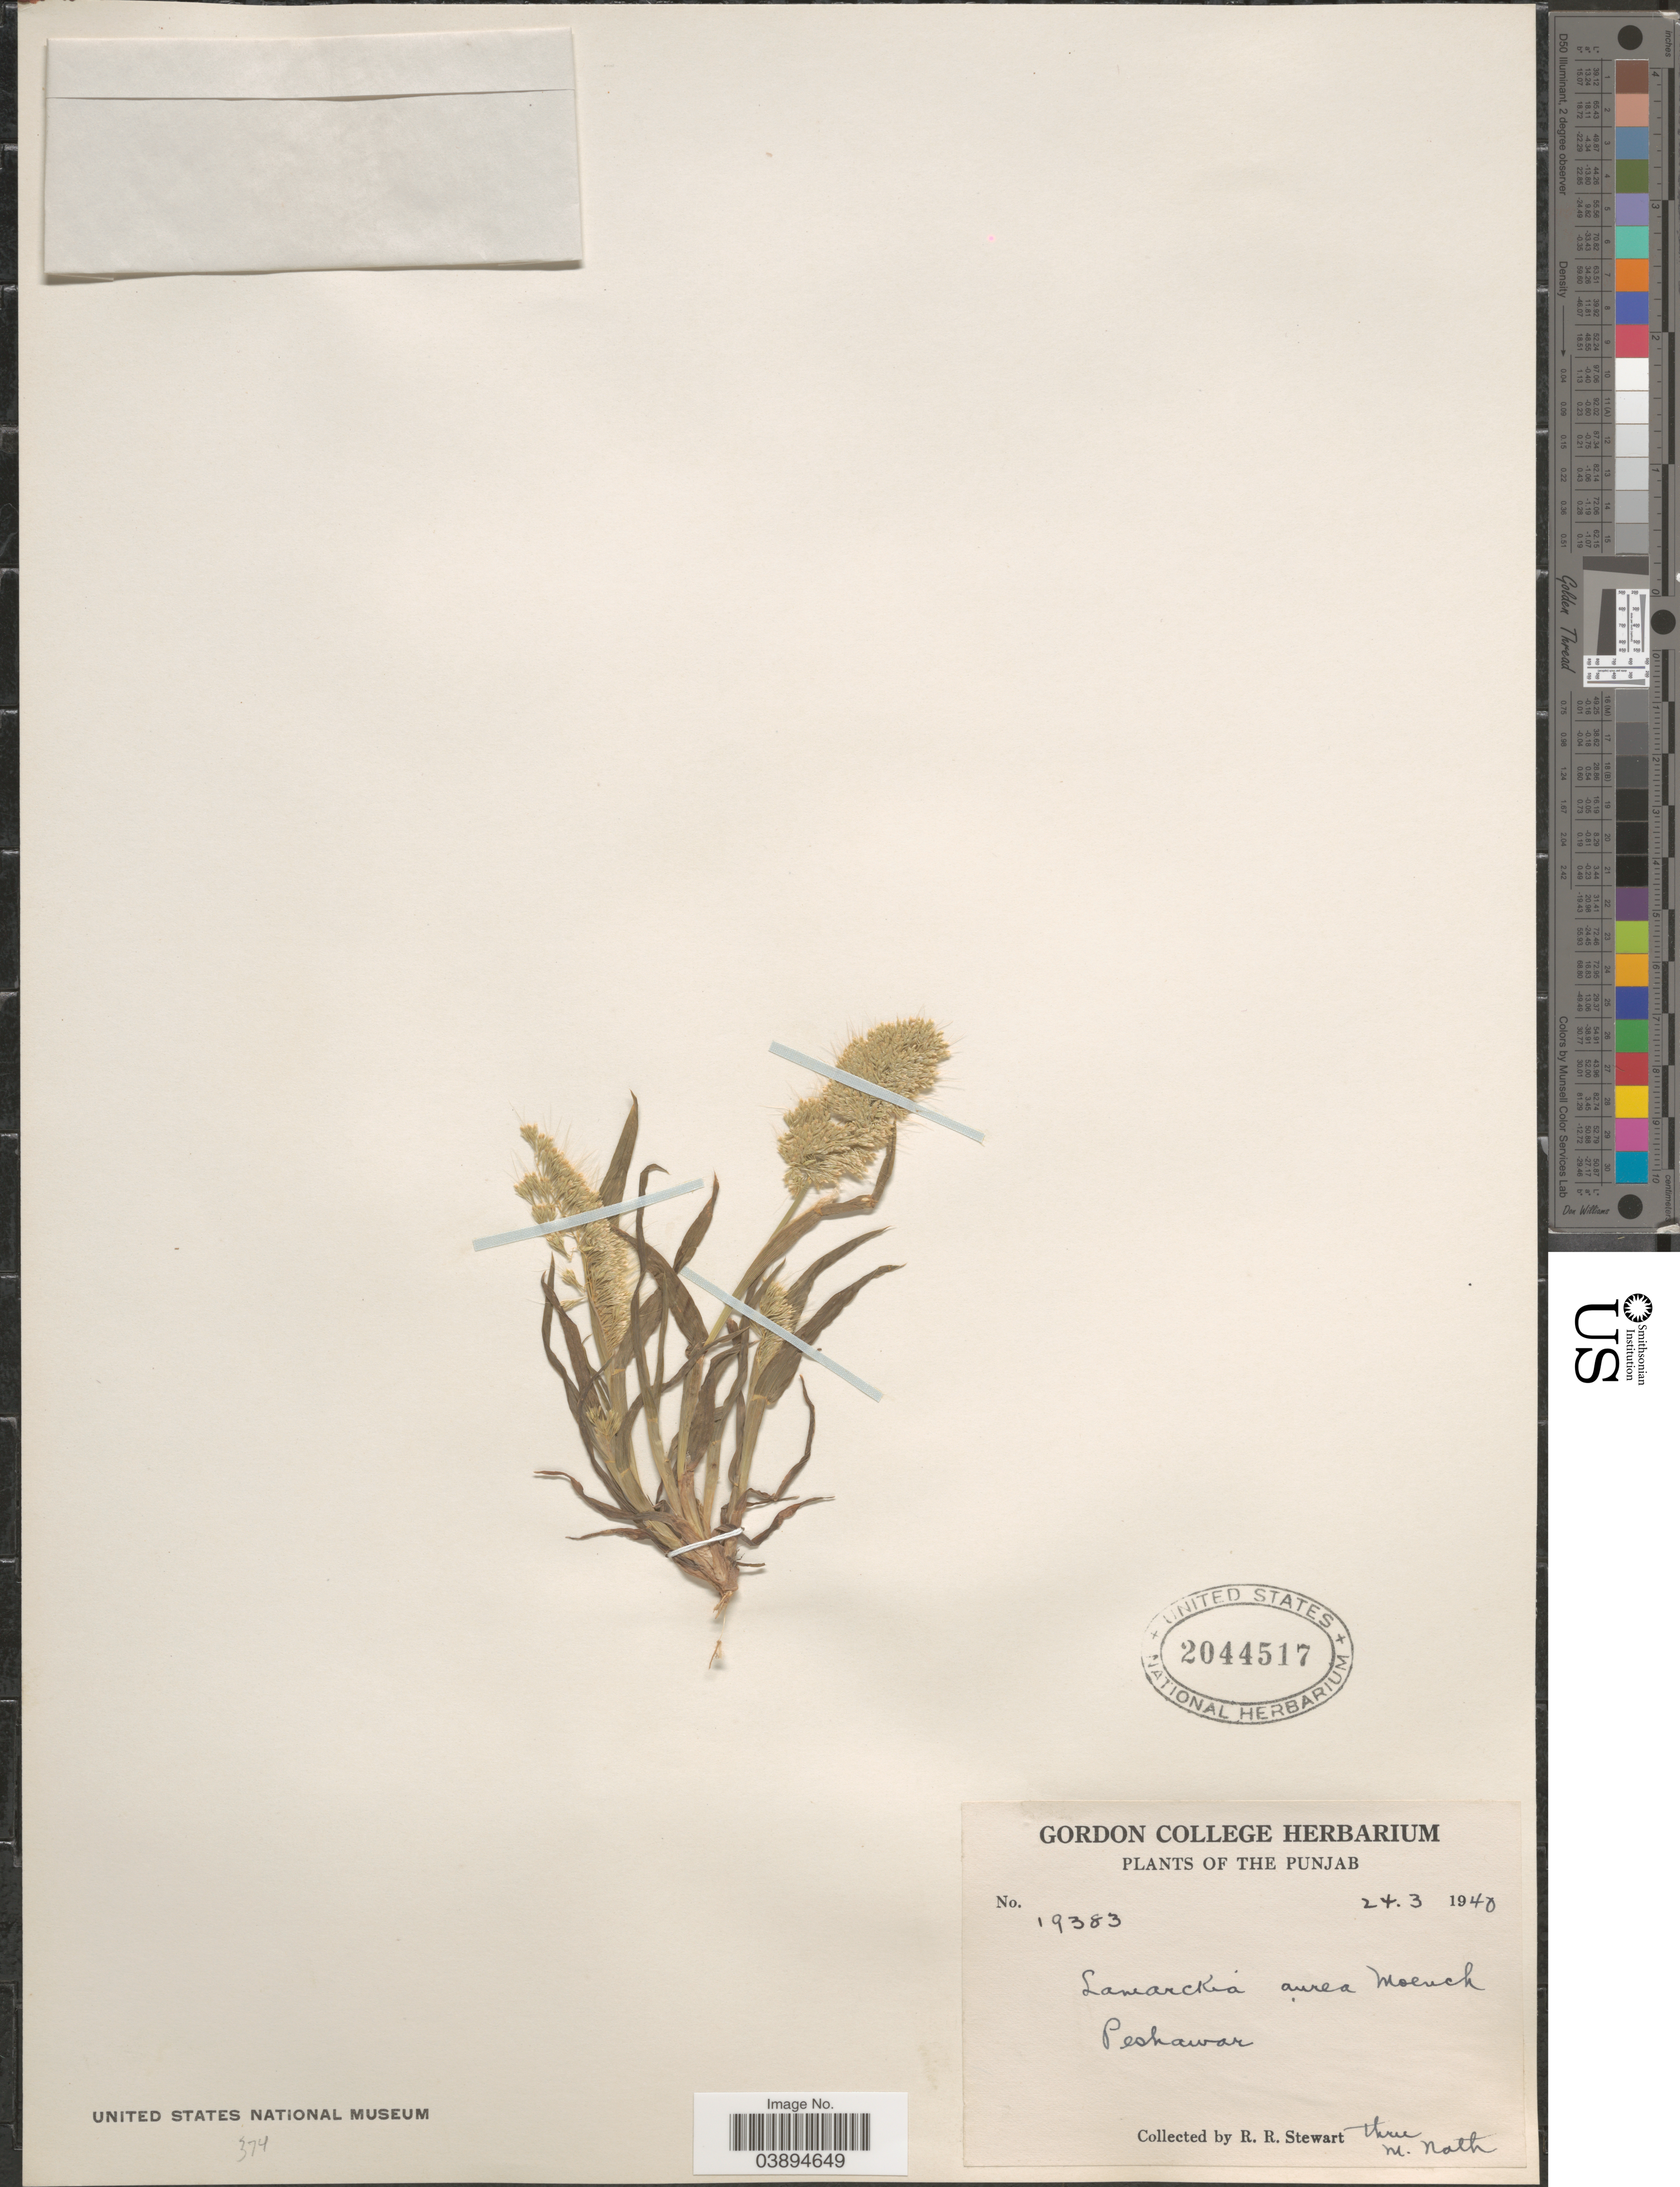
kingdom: Plantae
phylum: Tracheophyta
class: Liliopsida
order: Poales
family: Poaceae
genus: Lamarckia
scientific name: Lamarckia aurea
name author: (L.) Moench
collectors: R. Stewart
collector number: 19383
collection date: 1940-03-24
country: Pakistan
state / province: Punjab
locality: Peshawar.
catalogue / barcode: US 2044517